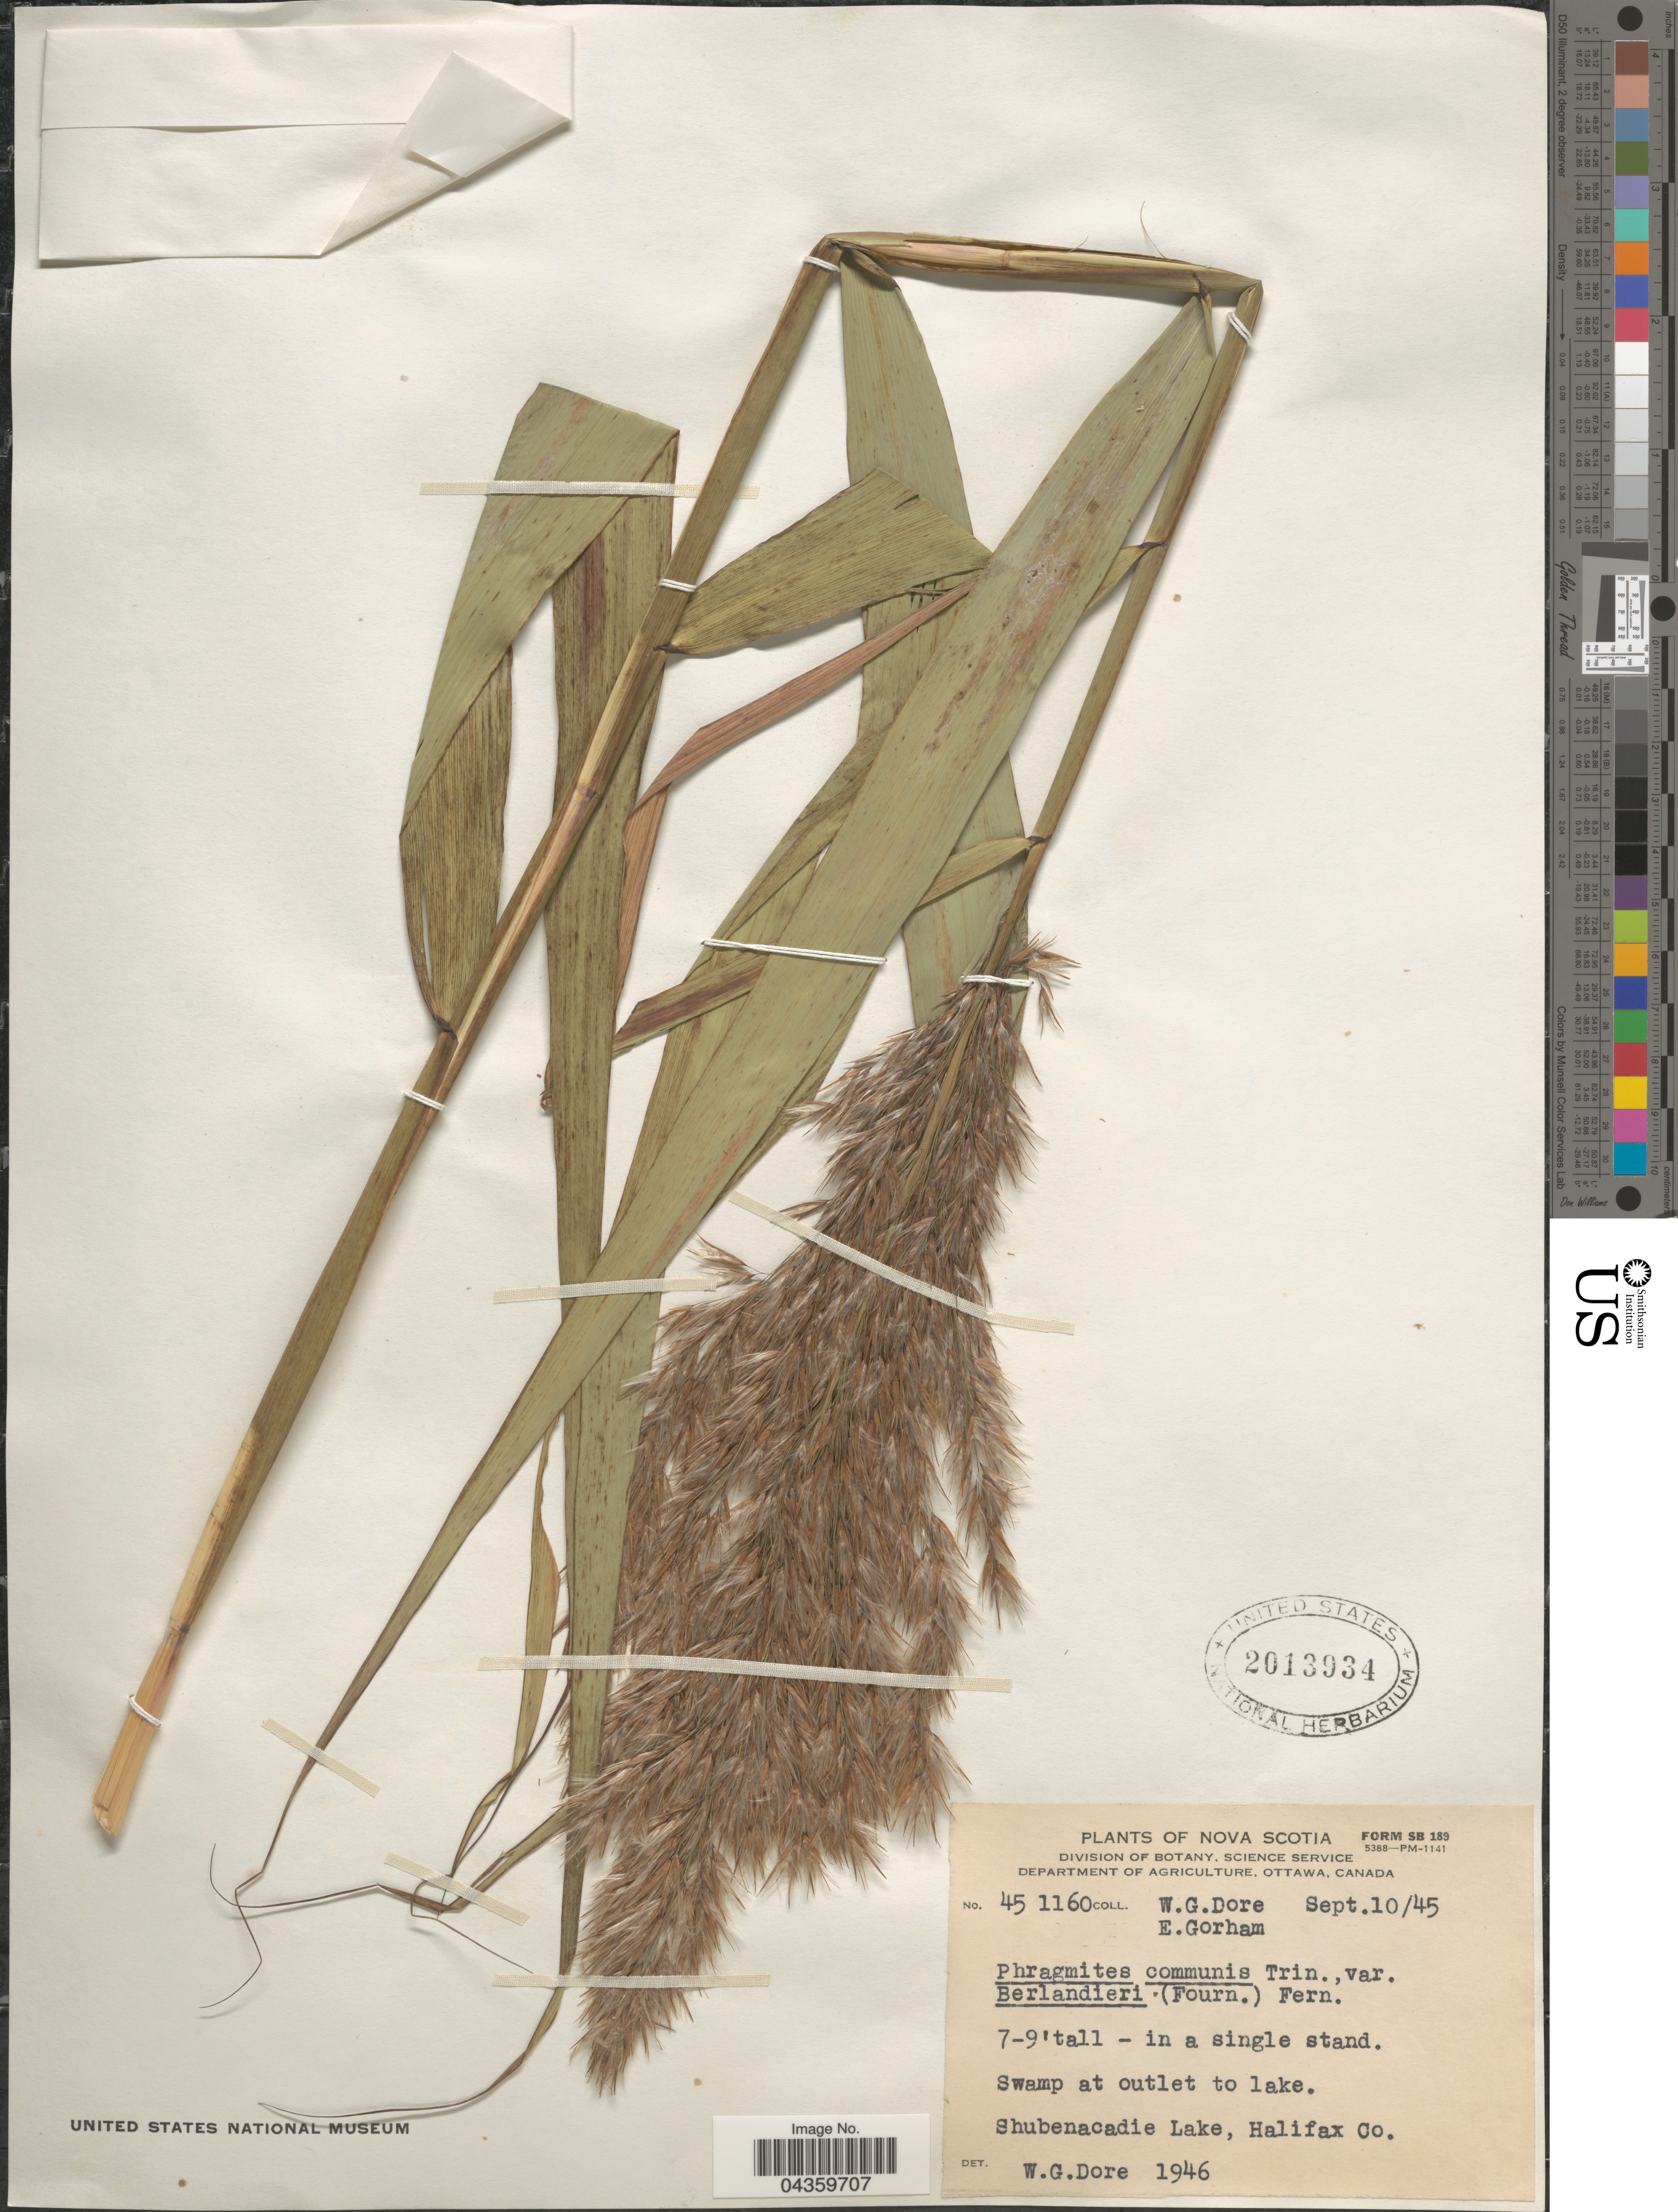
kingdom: Plantae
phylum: Tracheophyta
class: Liliopsida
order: Poales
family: Poaceae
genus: Phragmites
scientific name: Phragmites australis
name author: (Cav.) Trin. ex Steud.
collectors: W. Dore & E. Gorham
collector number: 451160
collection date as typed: Transcribed d/m/y: 10/9/45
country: Canada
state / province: Nova Scotia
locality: Swamp at outlet lake. Shubenacadie Lake, Halifax Co.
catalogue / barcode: US 2013934